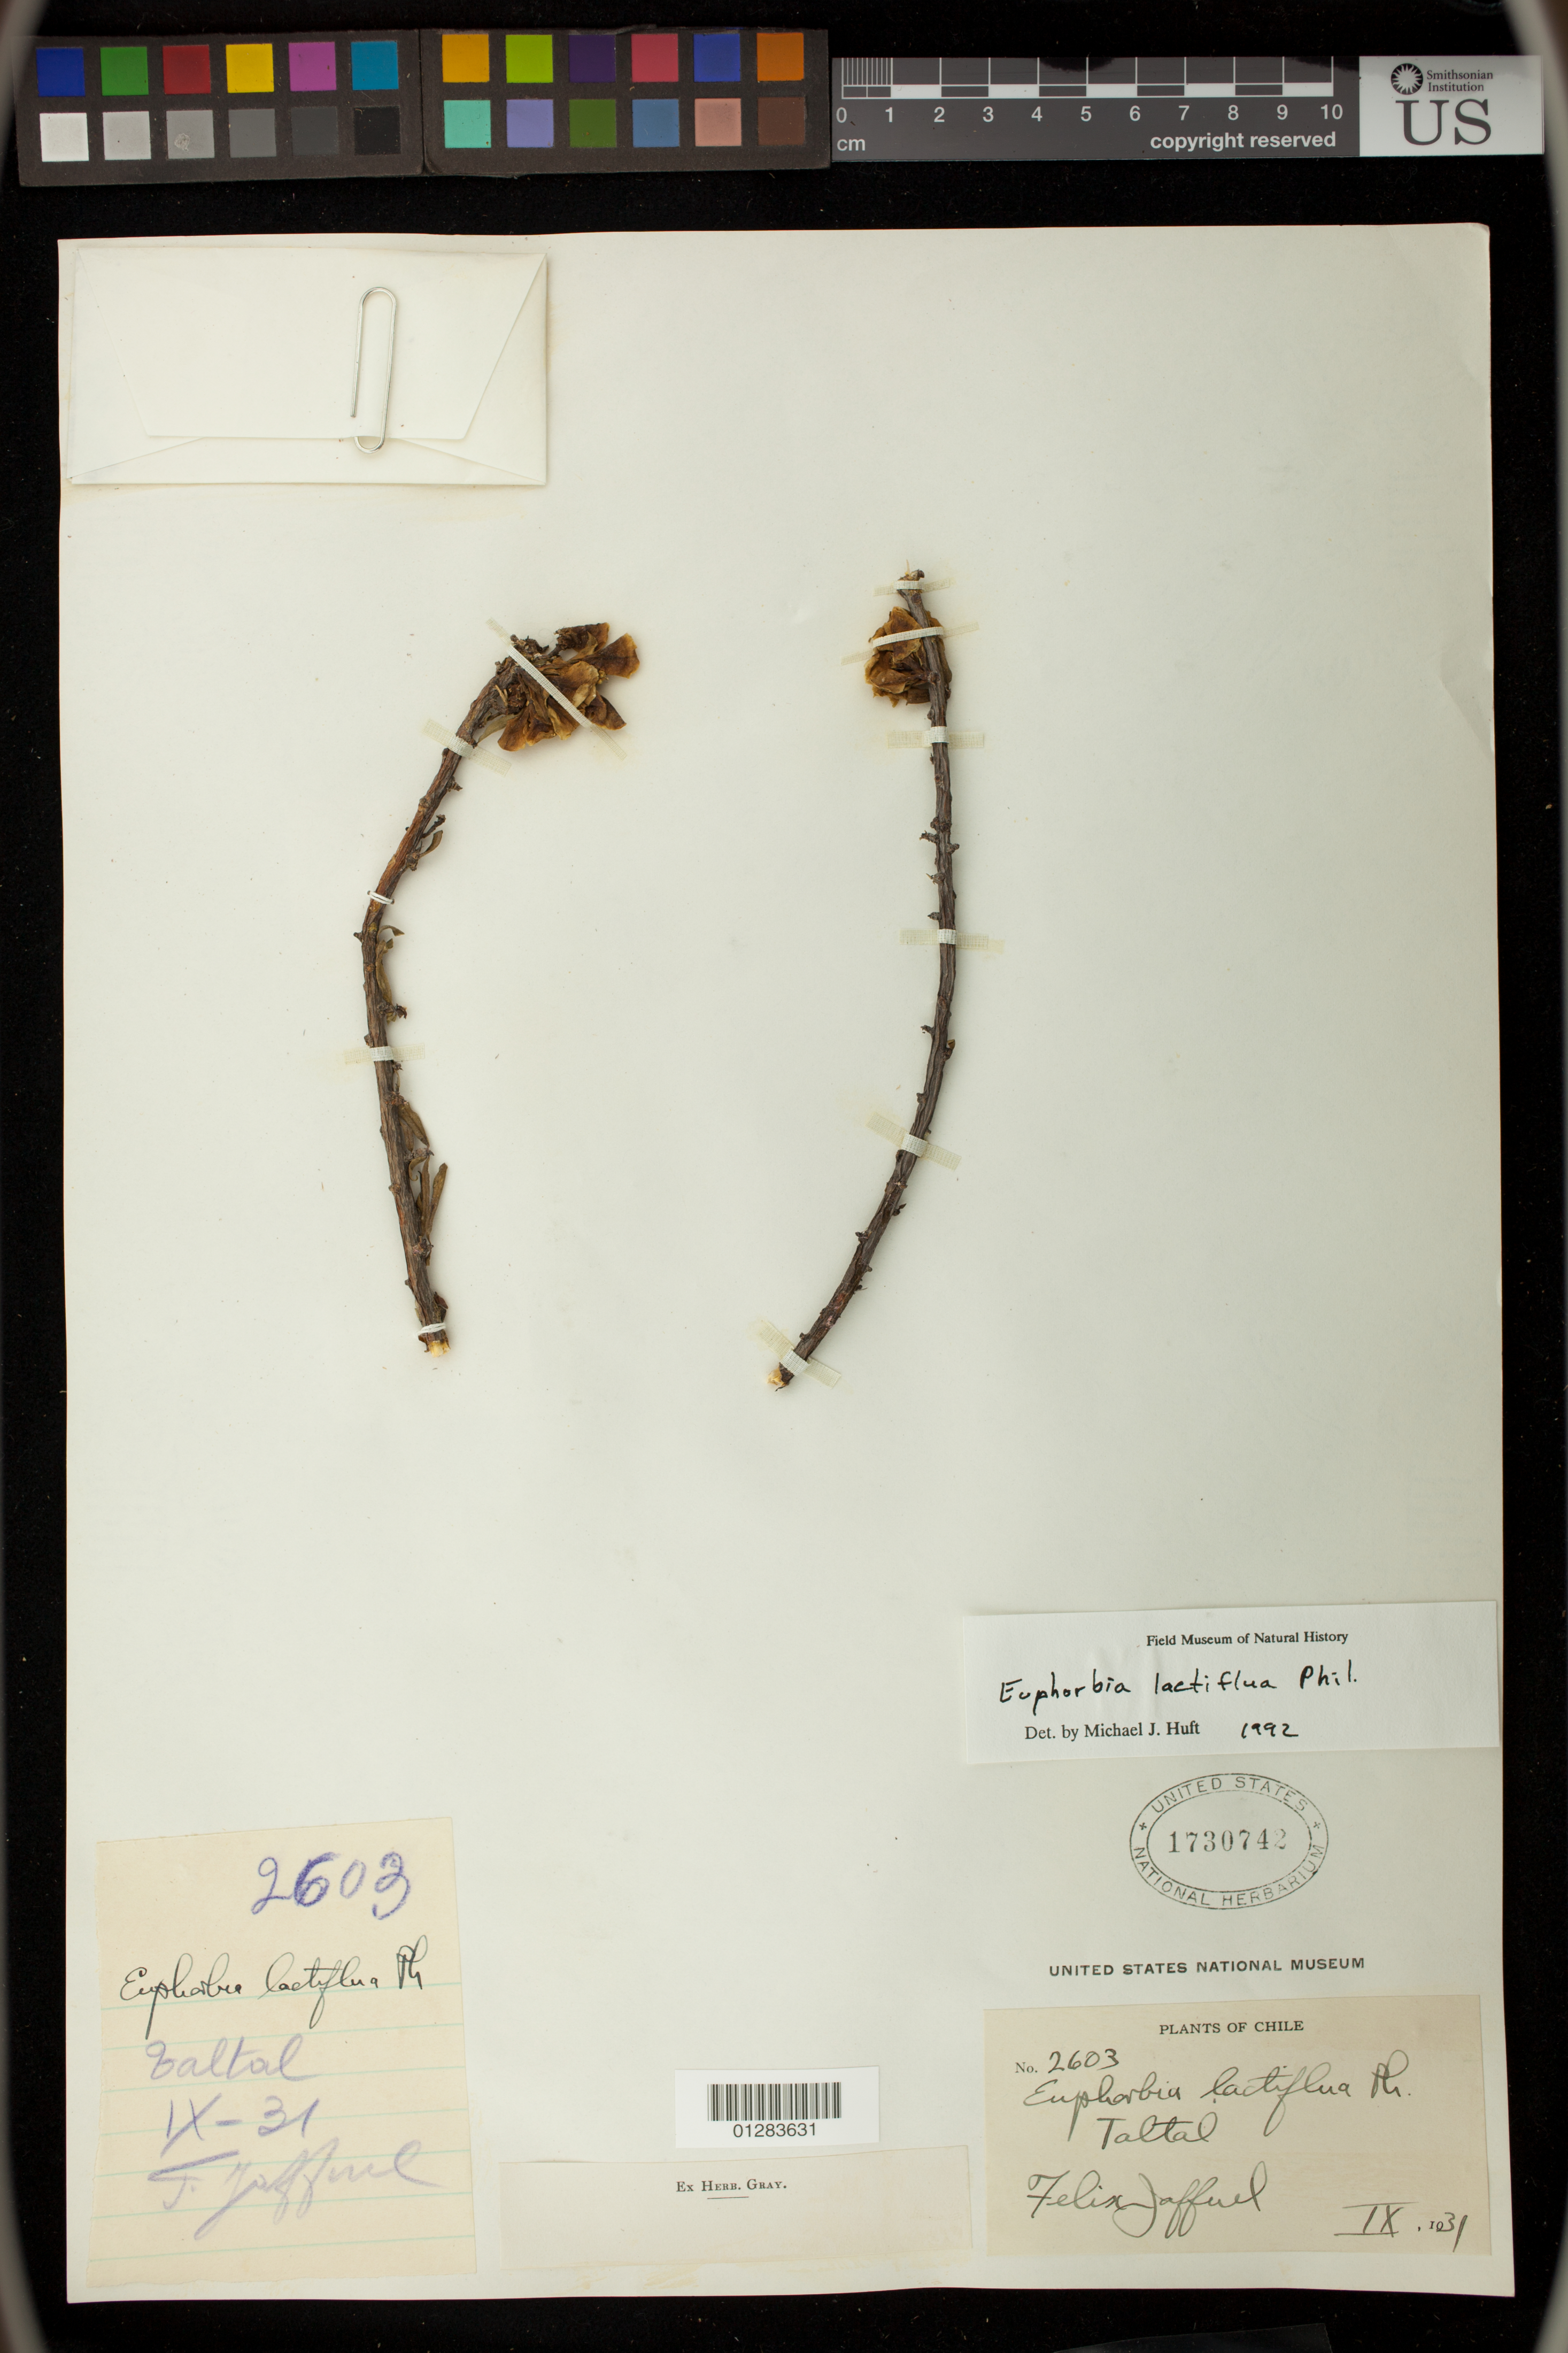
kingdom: Plantae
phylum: Tracheophyta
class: Magnoliopsida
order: Malpighiales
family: Euphorbiaceae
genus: Euphorbia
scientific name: Euphorbia lactiflua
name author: Phil.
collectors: F. Jaffuel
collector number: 2603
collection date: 1931-09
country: Chile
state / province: Antofagasta (II)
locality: Taltal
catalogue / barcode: US 1730742